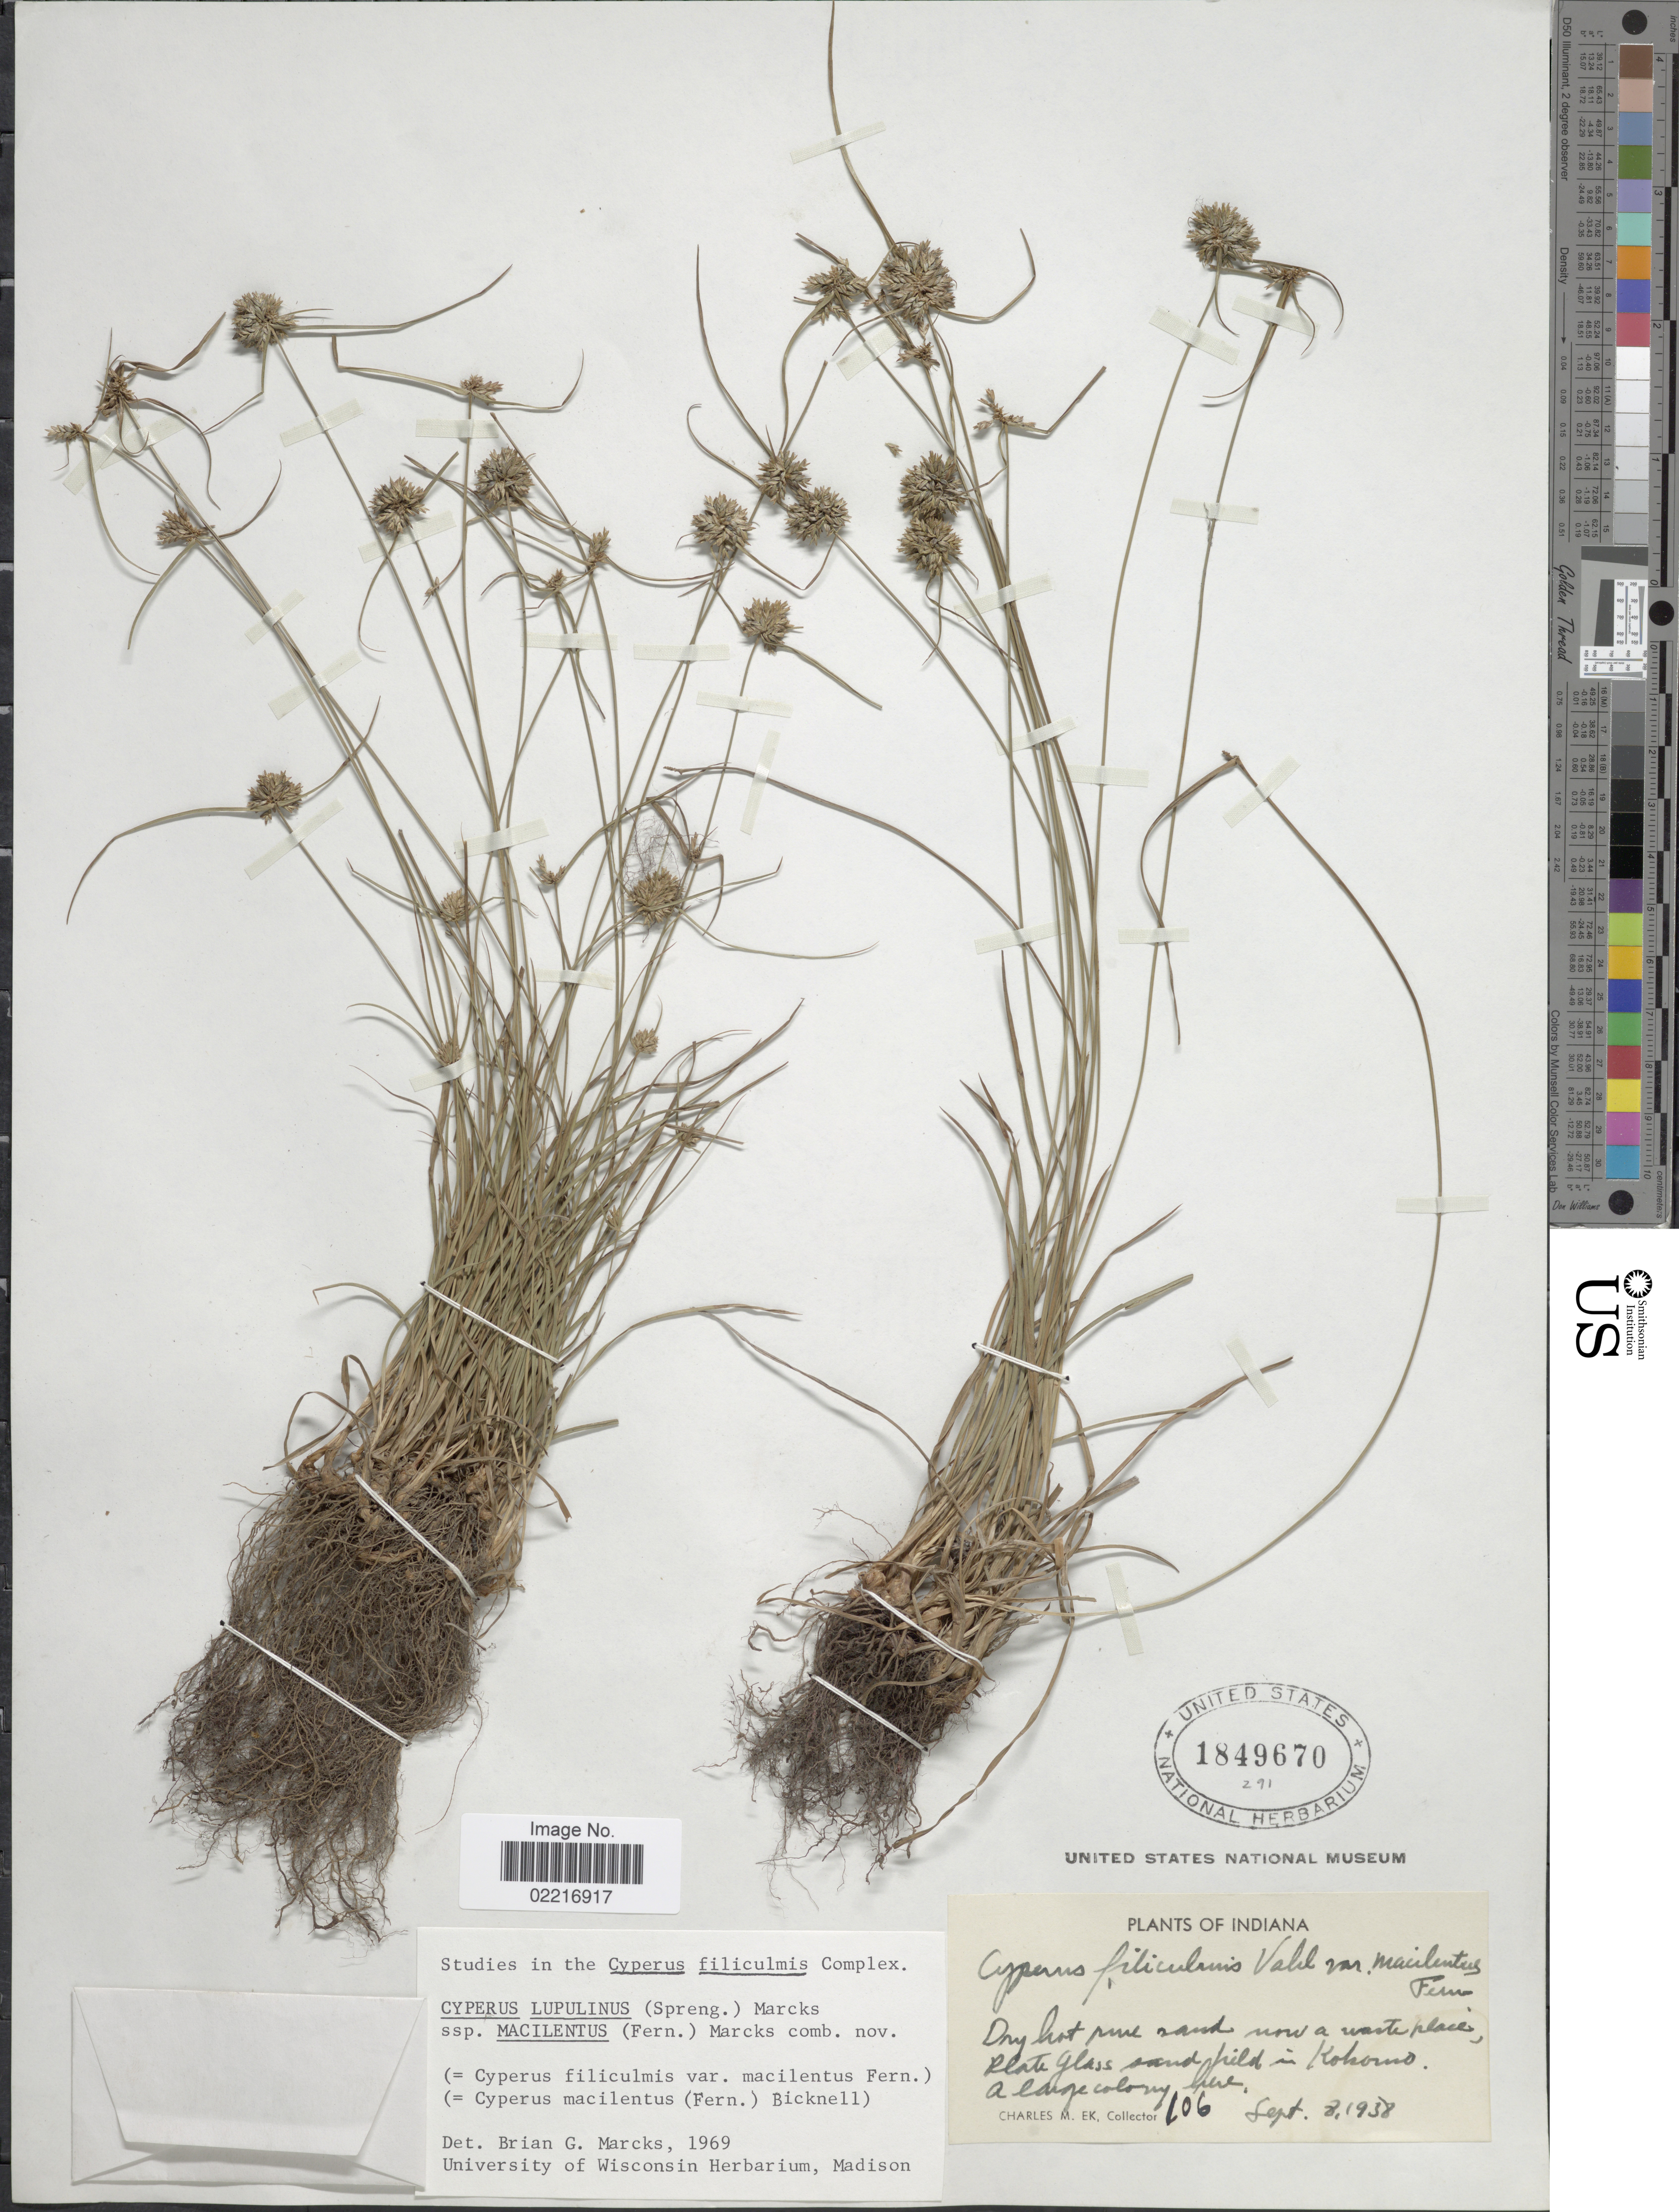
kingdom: Plantae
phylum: Tracheophyta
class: Liliopsida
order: Poales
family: Cyperaceae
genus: Cyperus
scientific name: Cyperus lupulinus subsp. macilentus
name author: (Fernald) Marcks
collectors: C. Ek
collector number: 106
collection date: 1938-09-08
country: United States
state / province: Indiana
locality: Kokomo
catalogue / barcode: US 1849670